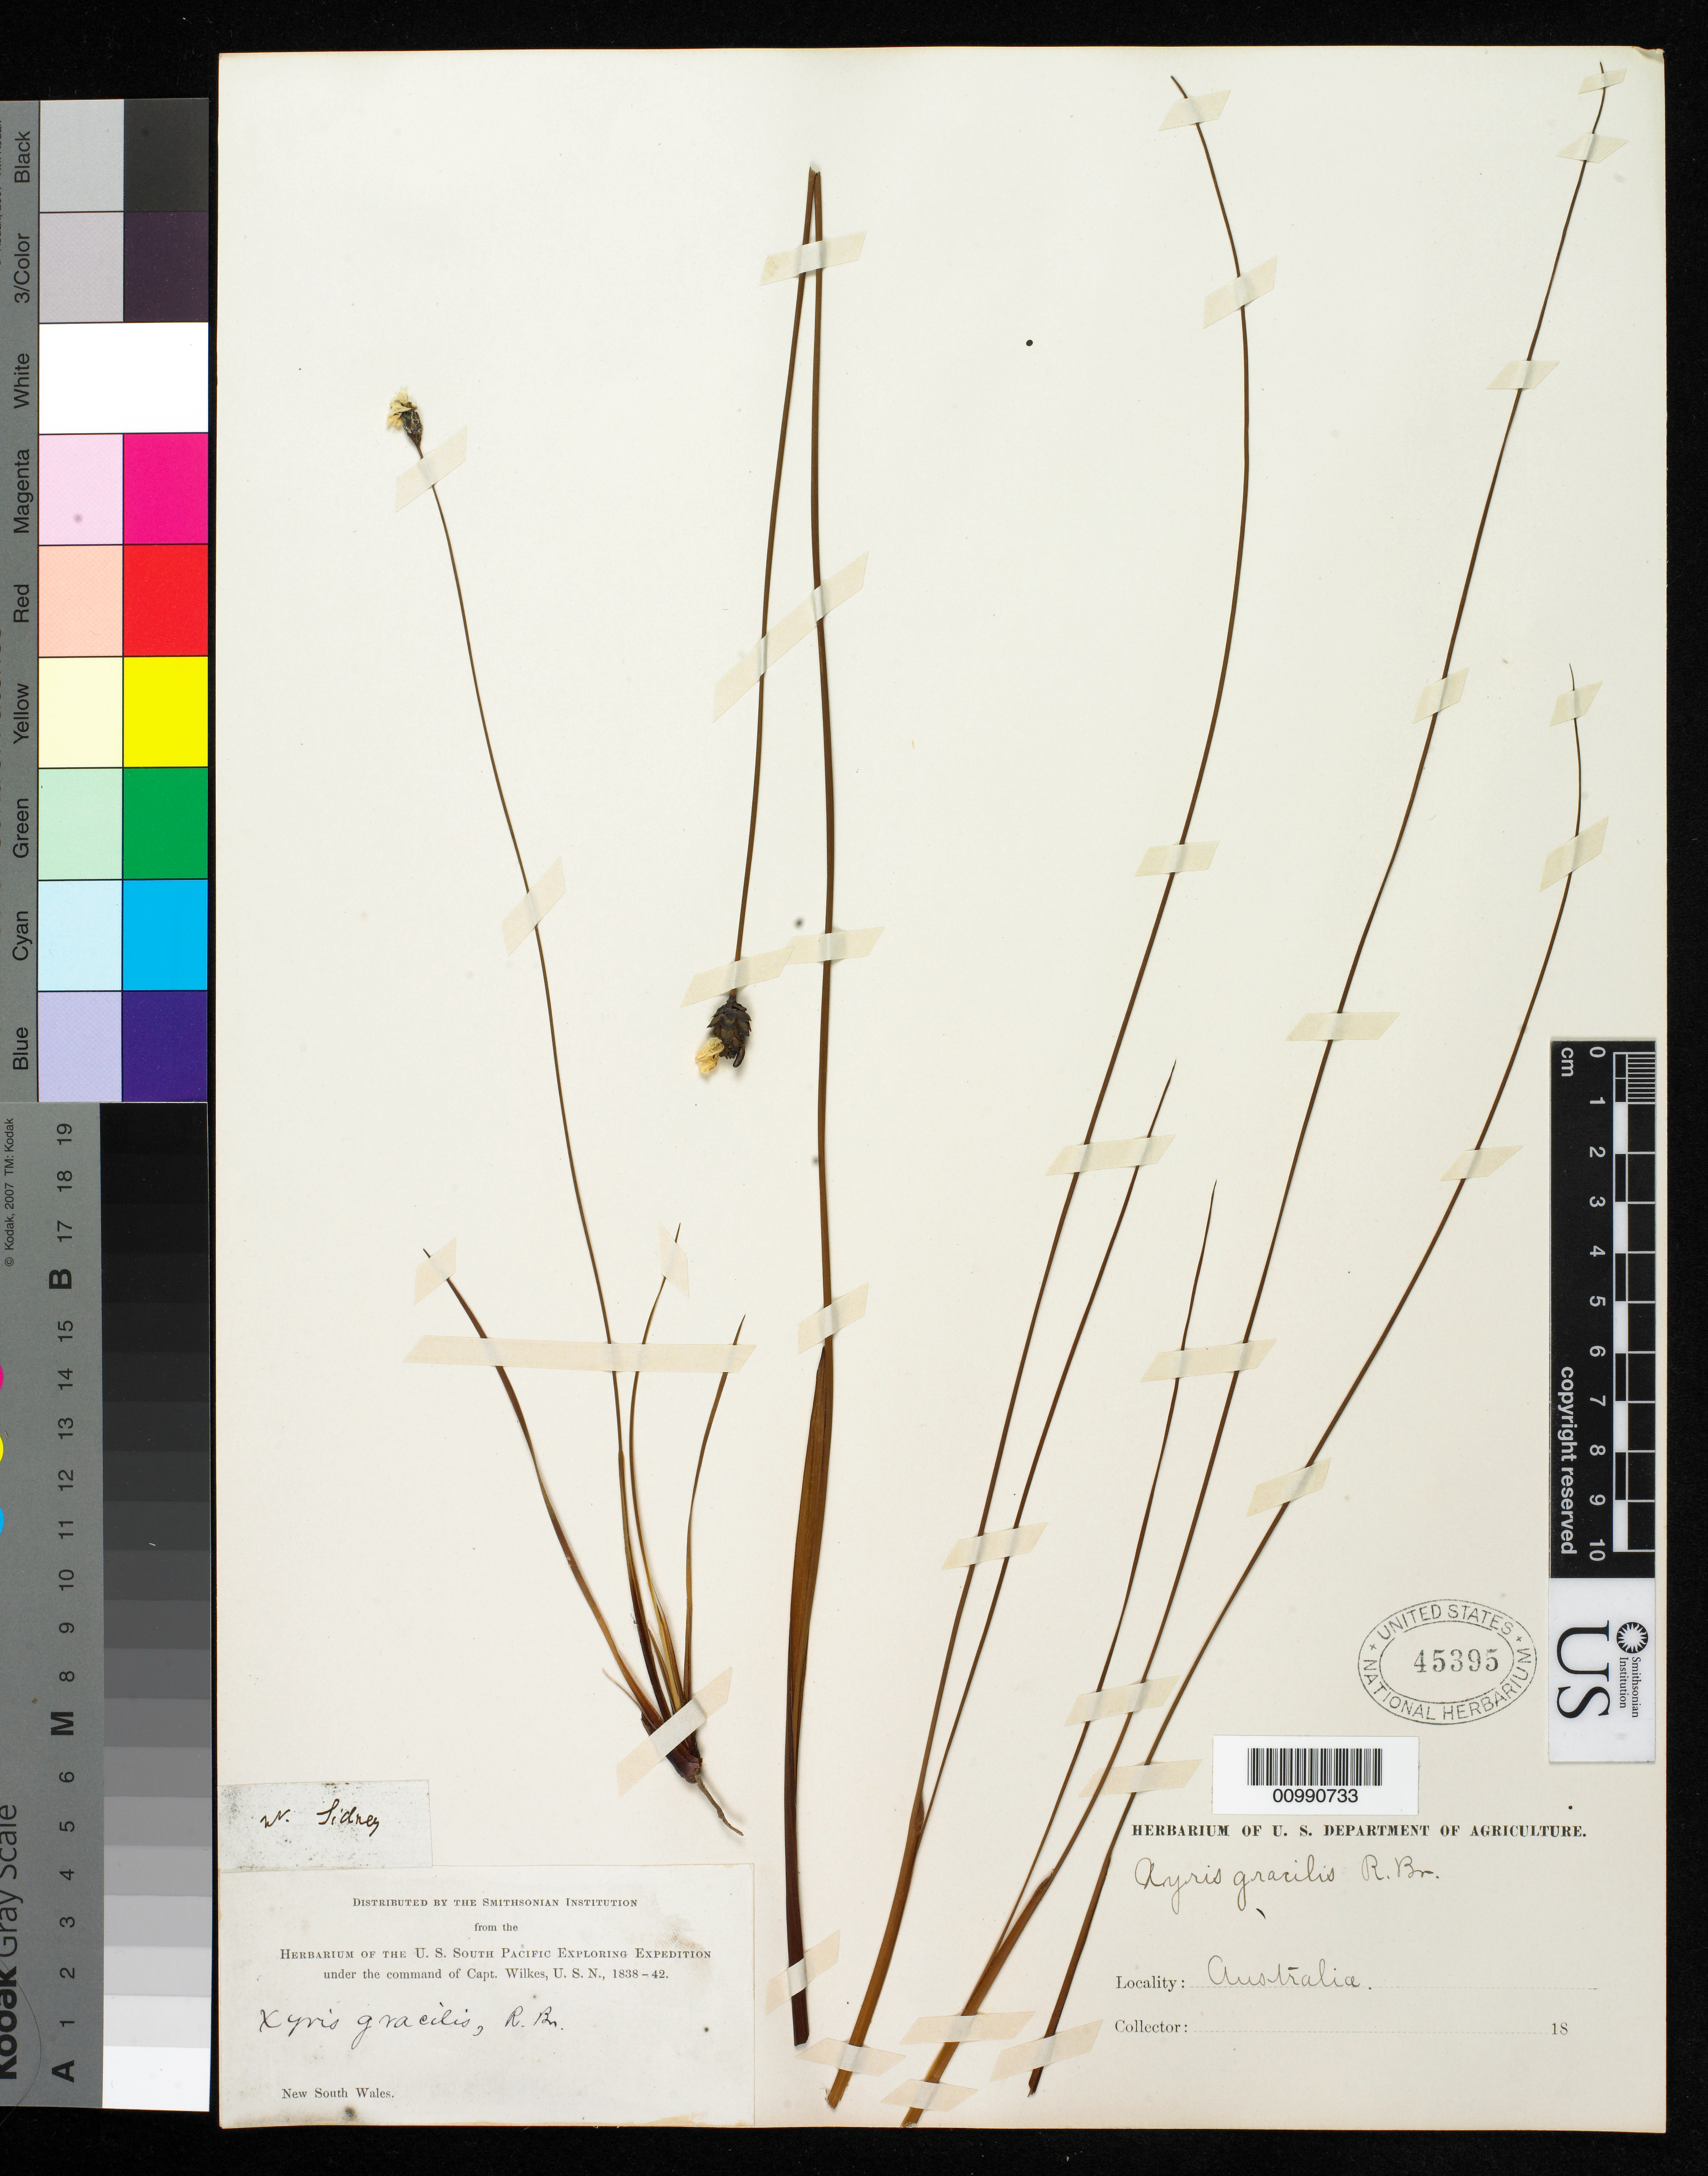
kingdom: Plantae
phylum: Tracheophyta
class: Liliopsida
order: Poales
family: Xyridaceae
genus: Xyris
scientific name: Xyris gracilis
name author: R. Br.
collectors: Wilkes Explor. Exped.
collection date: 1838/1842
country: Australia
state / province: New South Wales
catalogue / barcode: US 45395